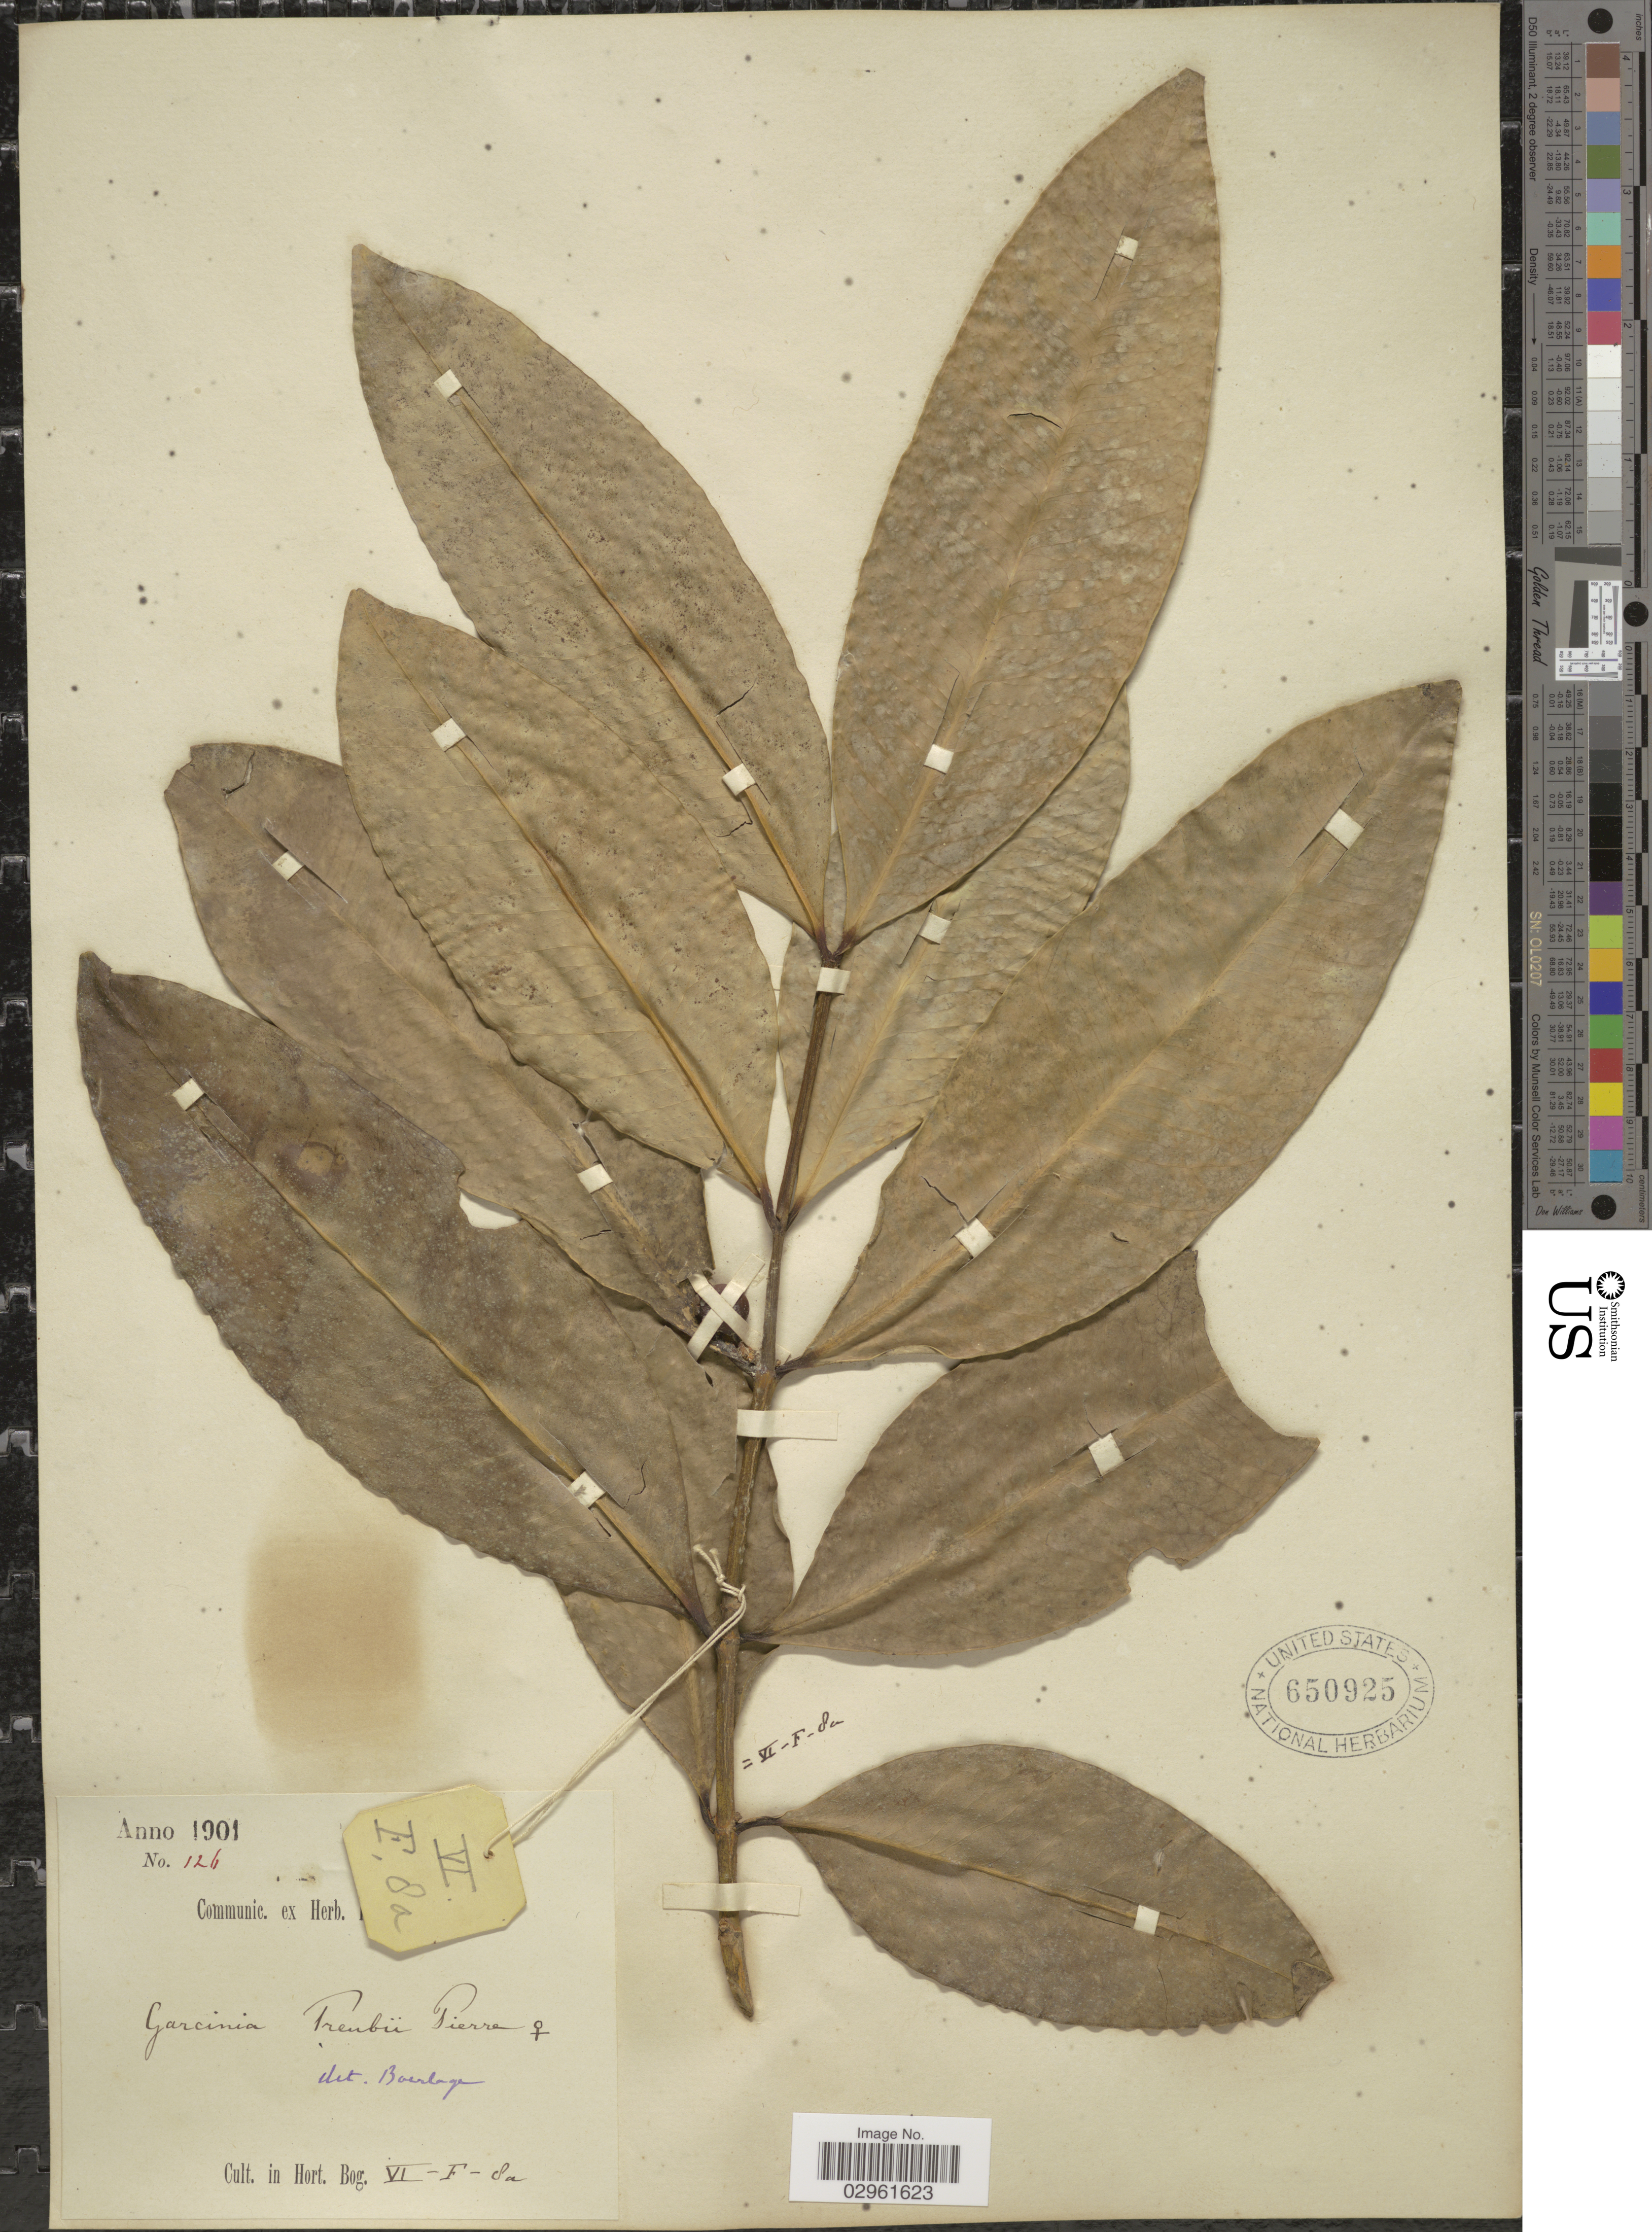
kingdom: Plantae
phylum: Tracheophyta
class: Magnoliopsida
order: Malpighiales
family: Clusiaceae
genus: Garcinia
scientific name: Garcinia treubii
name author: Pierre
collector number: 126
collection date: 1901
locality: In Hort. Bog. VI-F-8a [unsure placement]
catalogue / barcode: US 650925